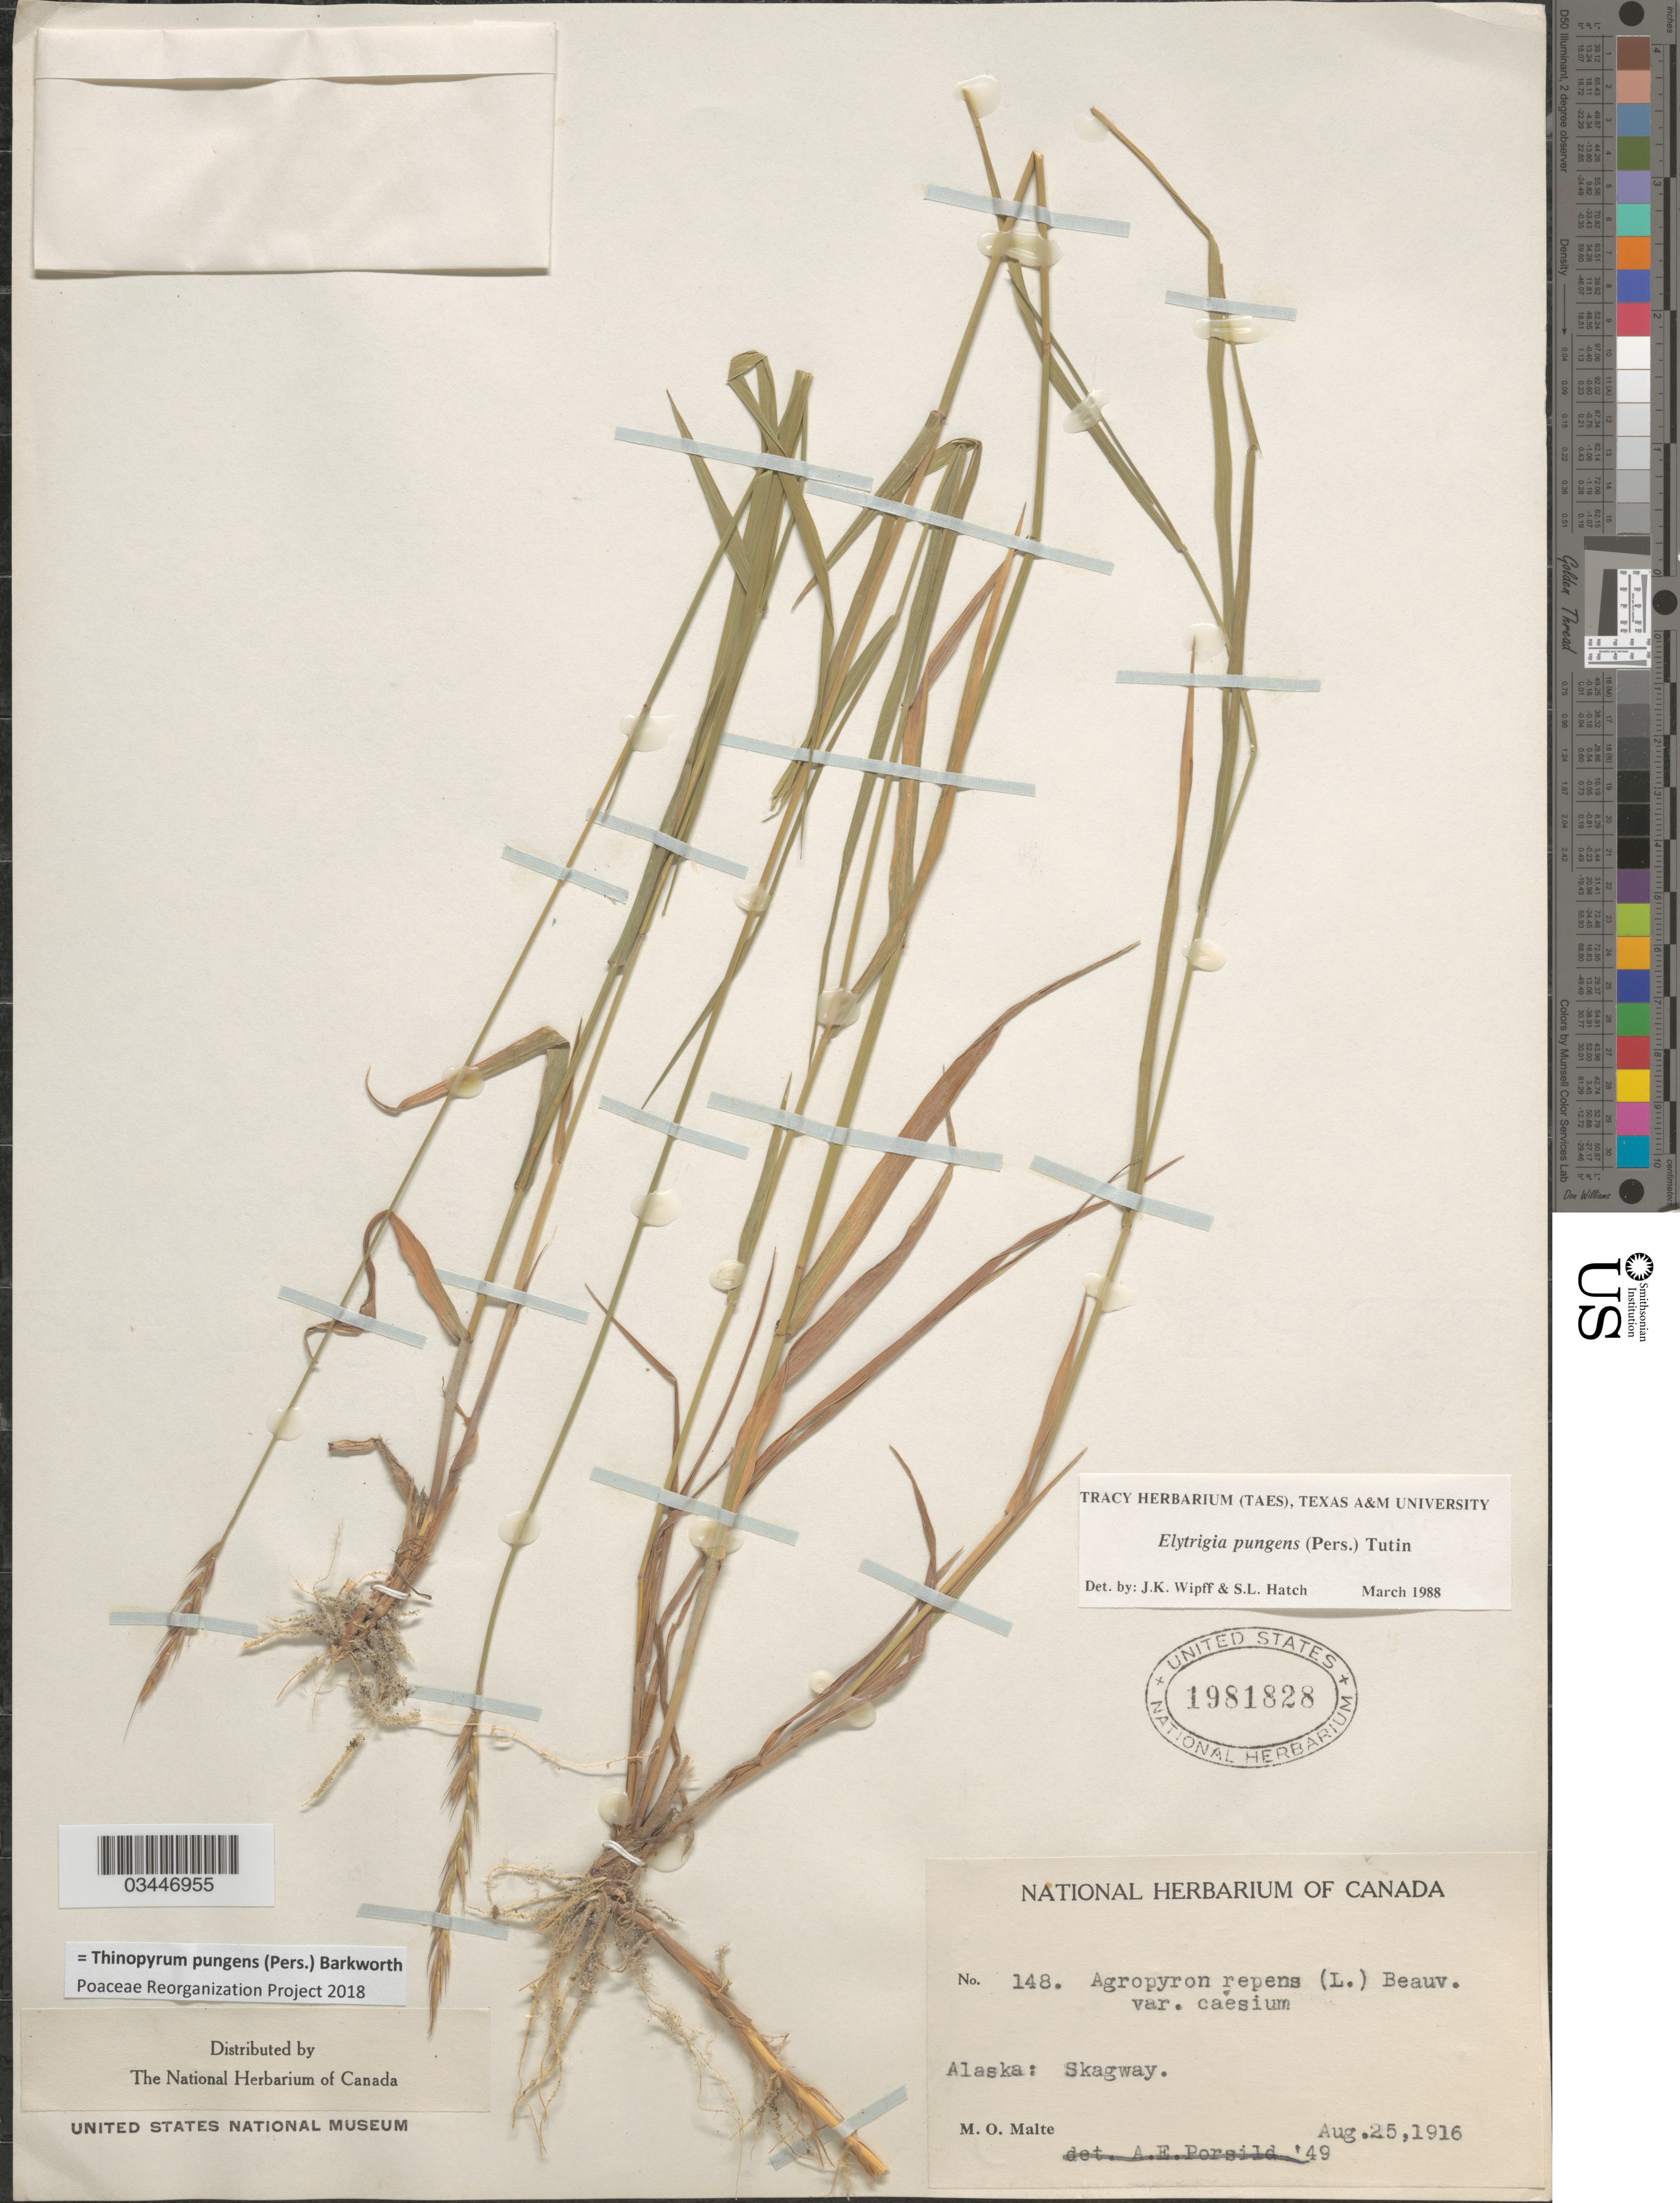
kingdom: Plantae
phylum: Tracheophyta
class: Liliopsida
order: Poales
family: Poaceae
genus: Thinopyrum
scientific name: Thinopyrum pungens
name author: (Pers.) Barkworth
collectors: M. O. Malte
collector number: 148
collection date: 1916-08-25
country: United States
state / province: Alaska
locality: Skagway.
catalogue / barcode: US 1981828